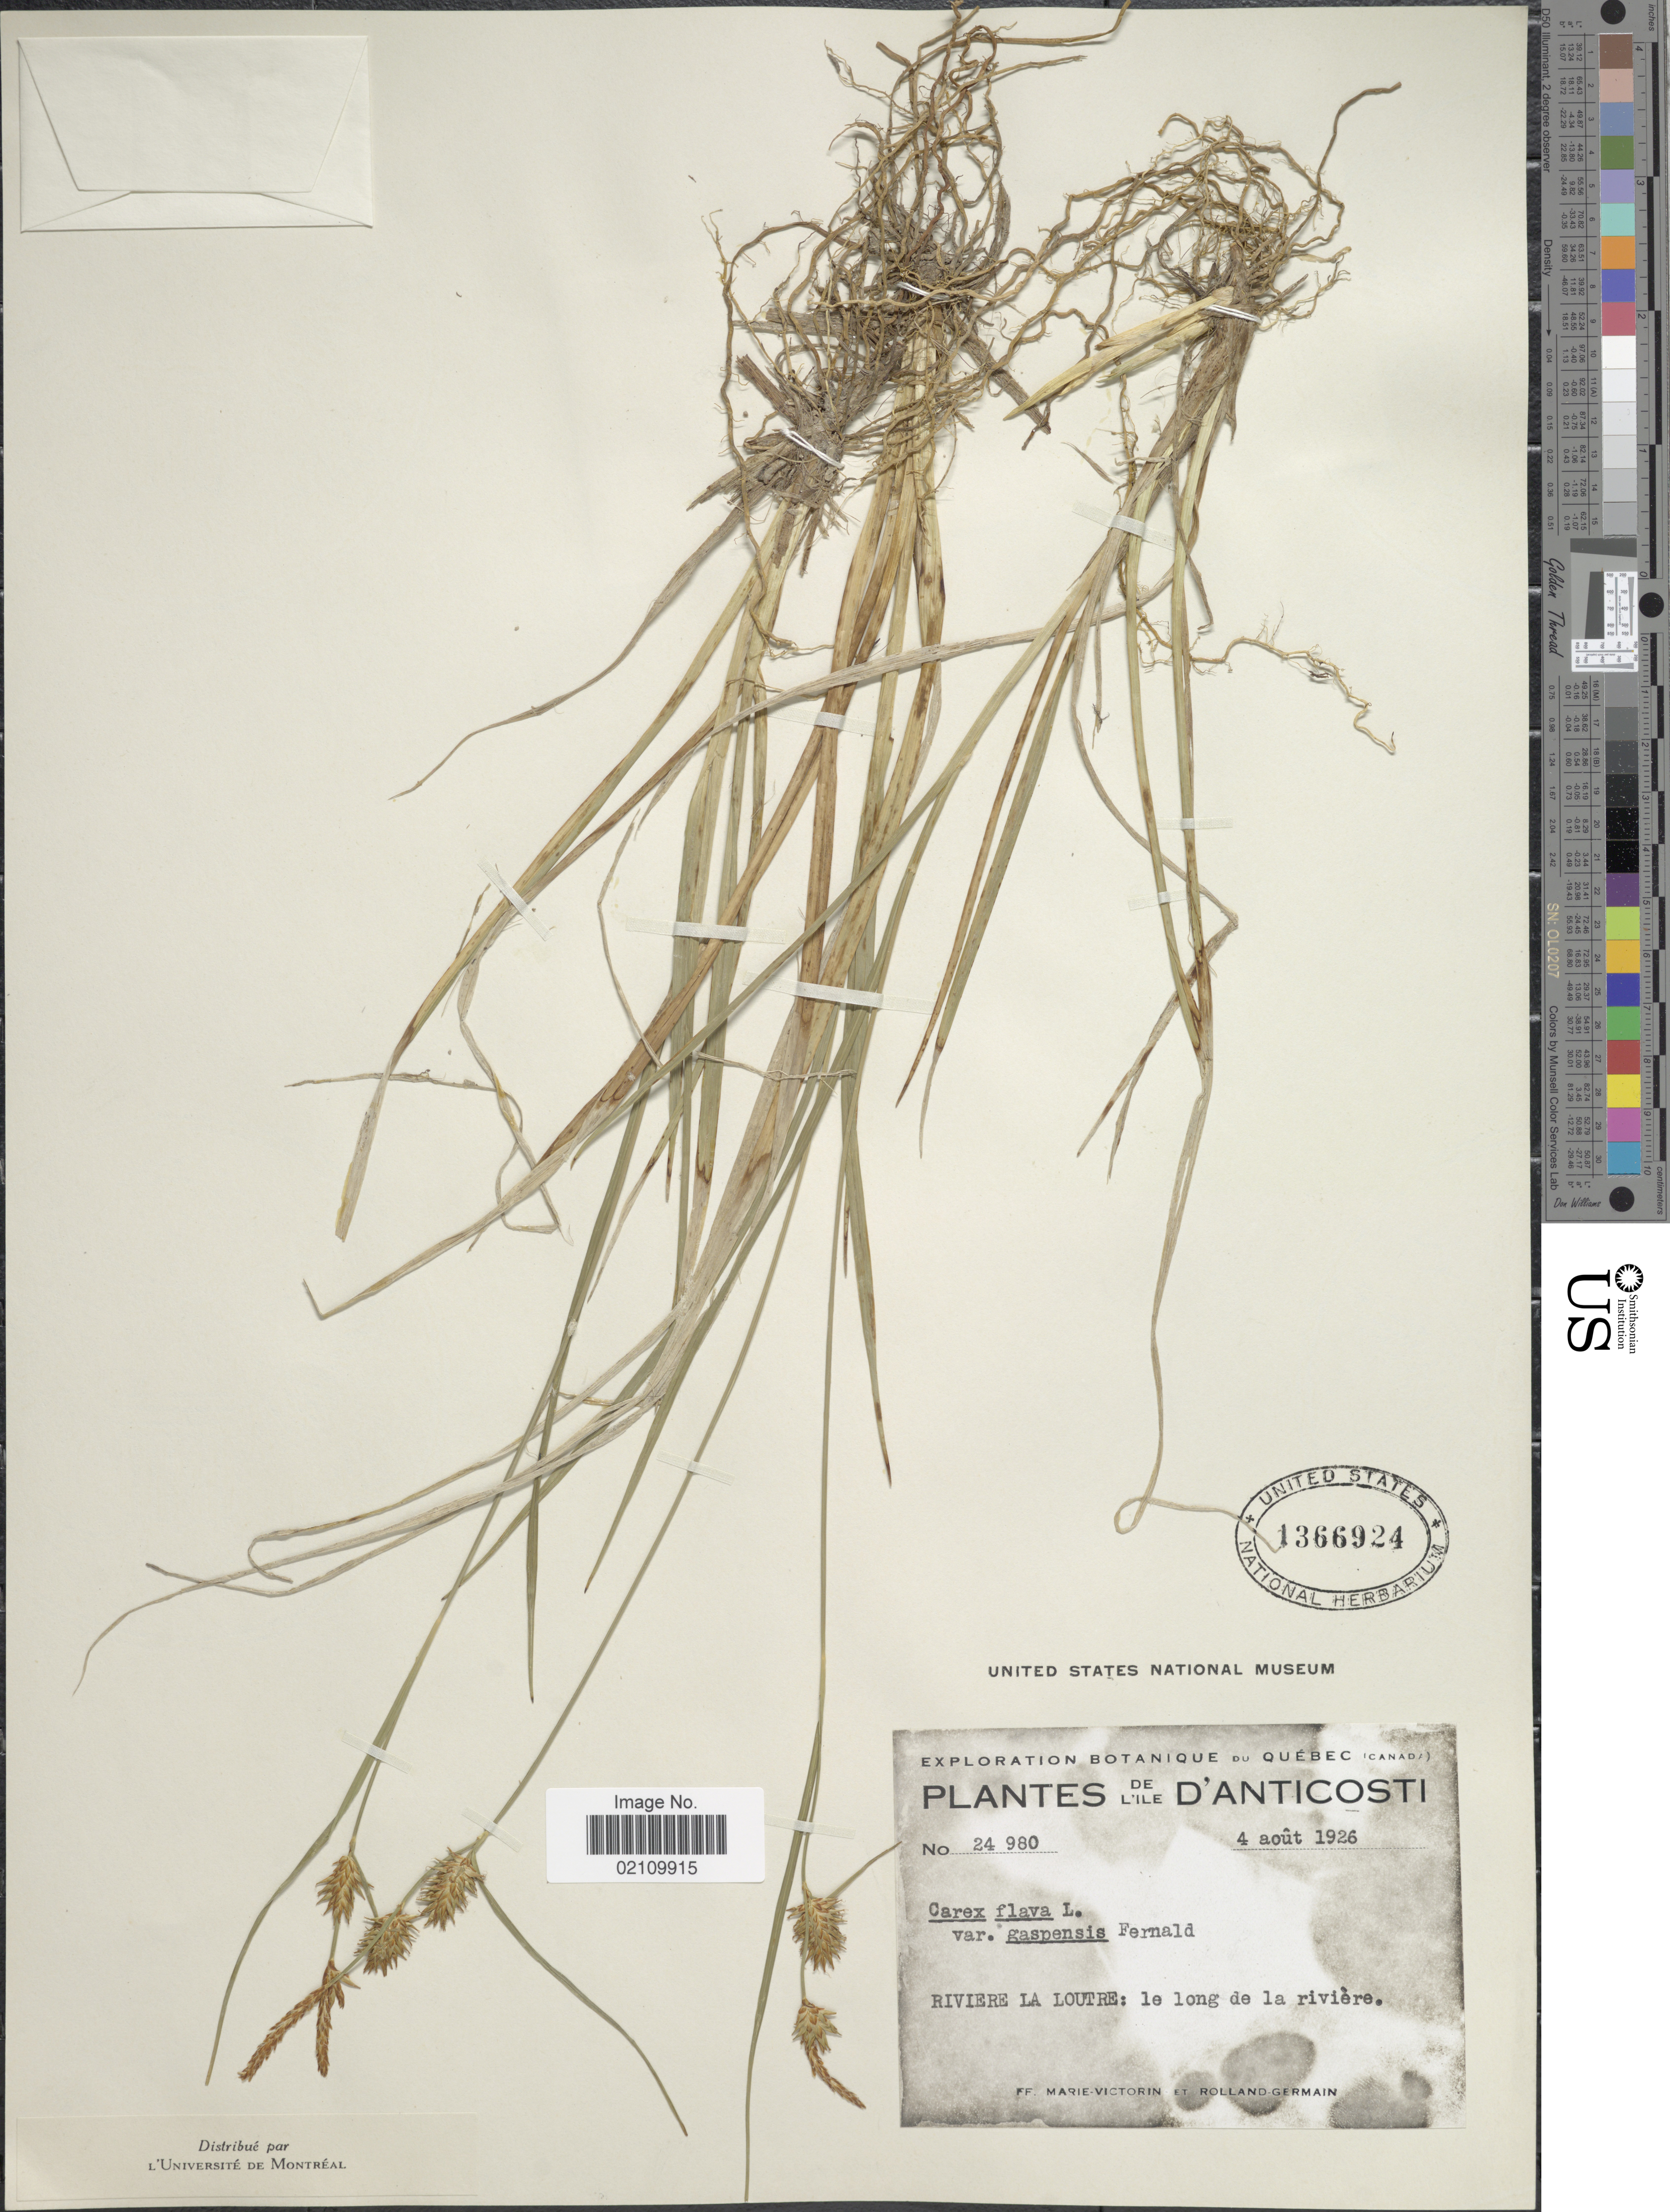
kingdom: Plantae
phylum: Tracheophyta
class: Liliopsida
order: Poales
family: Cyperaceae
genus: Carex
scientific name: Carex flava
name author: L.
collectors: F. Marie-Victorin & Rolland-Germain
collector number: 24980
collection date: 1926-08-04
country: Canada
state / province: Quebec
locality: L'Ile D'Anticosti. Riviere la Loutre: le long de la riviere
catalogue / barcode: US 1366924